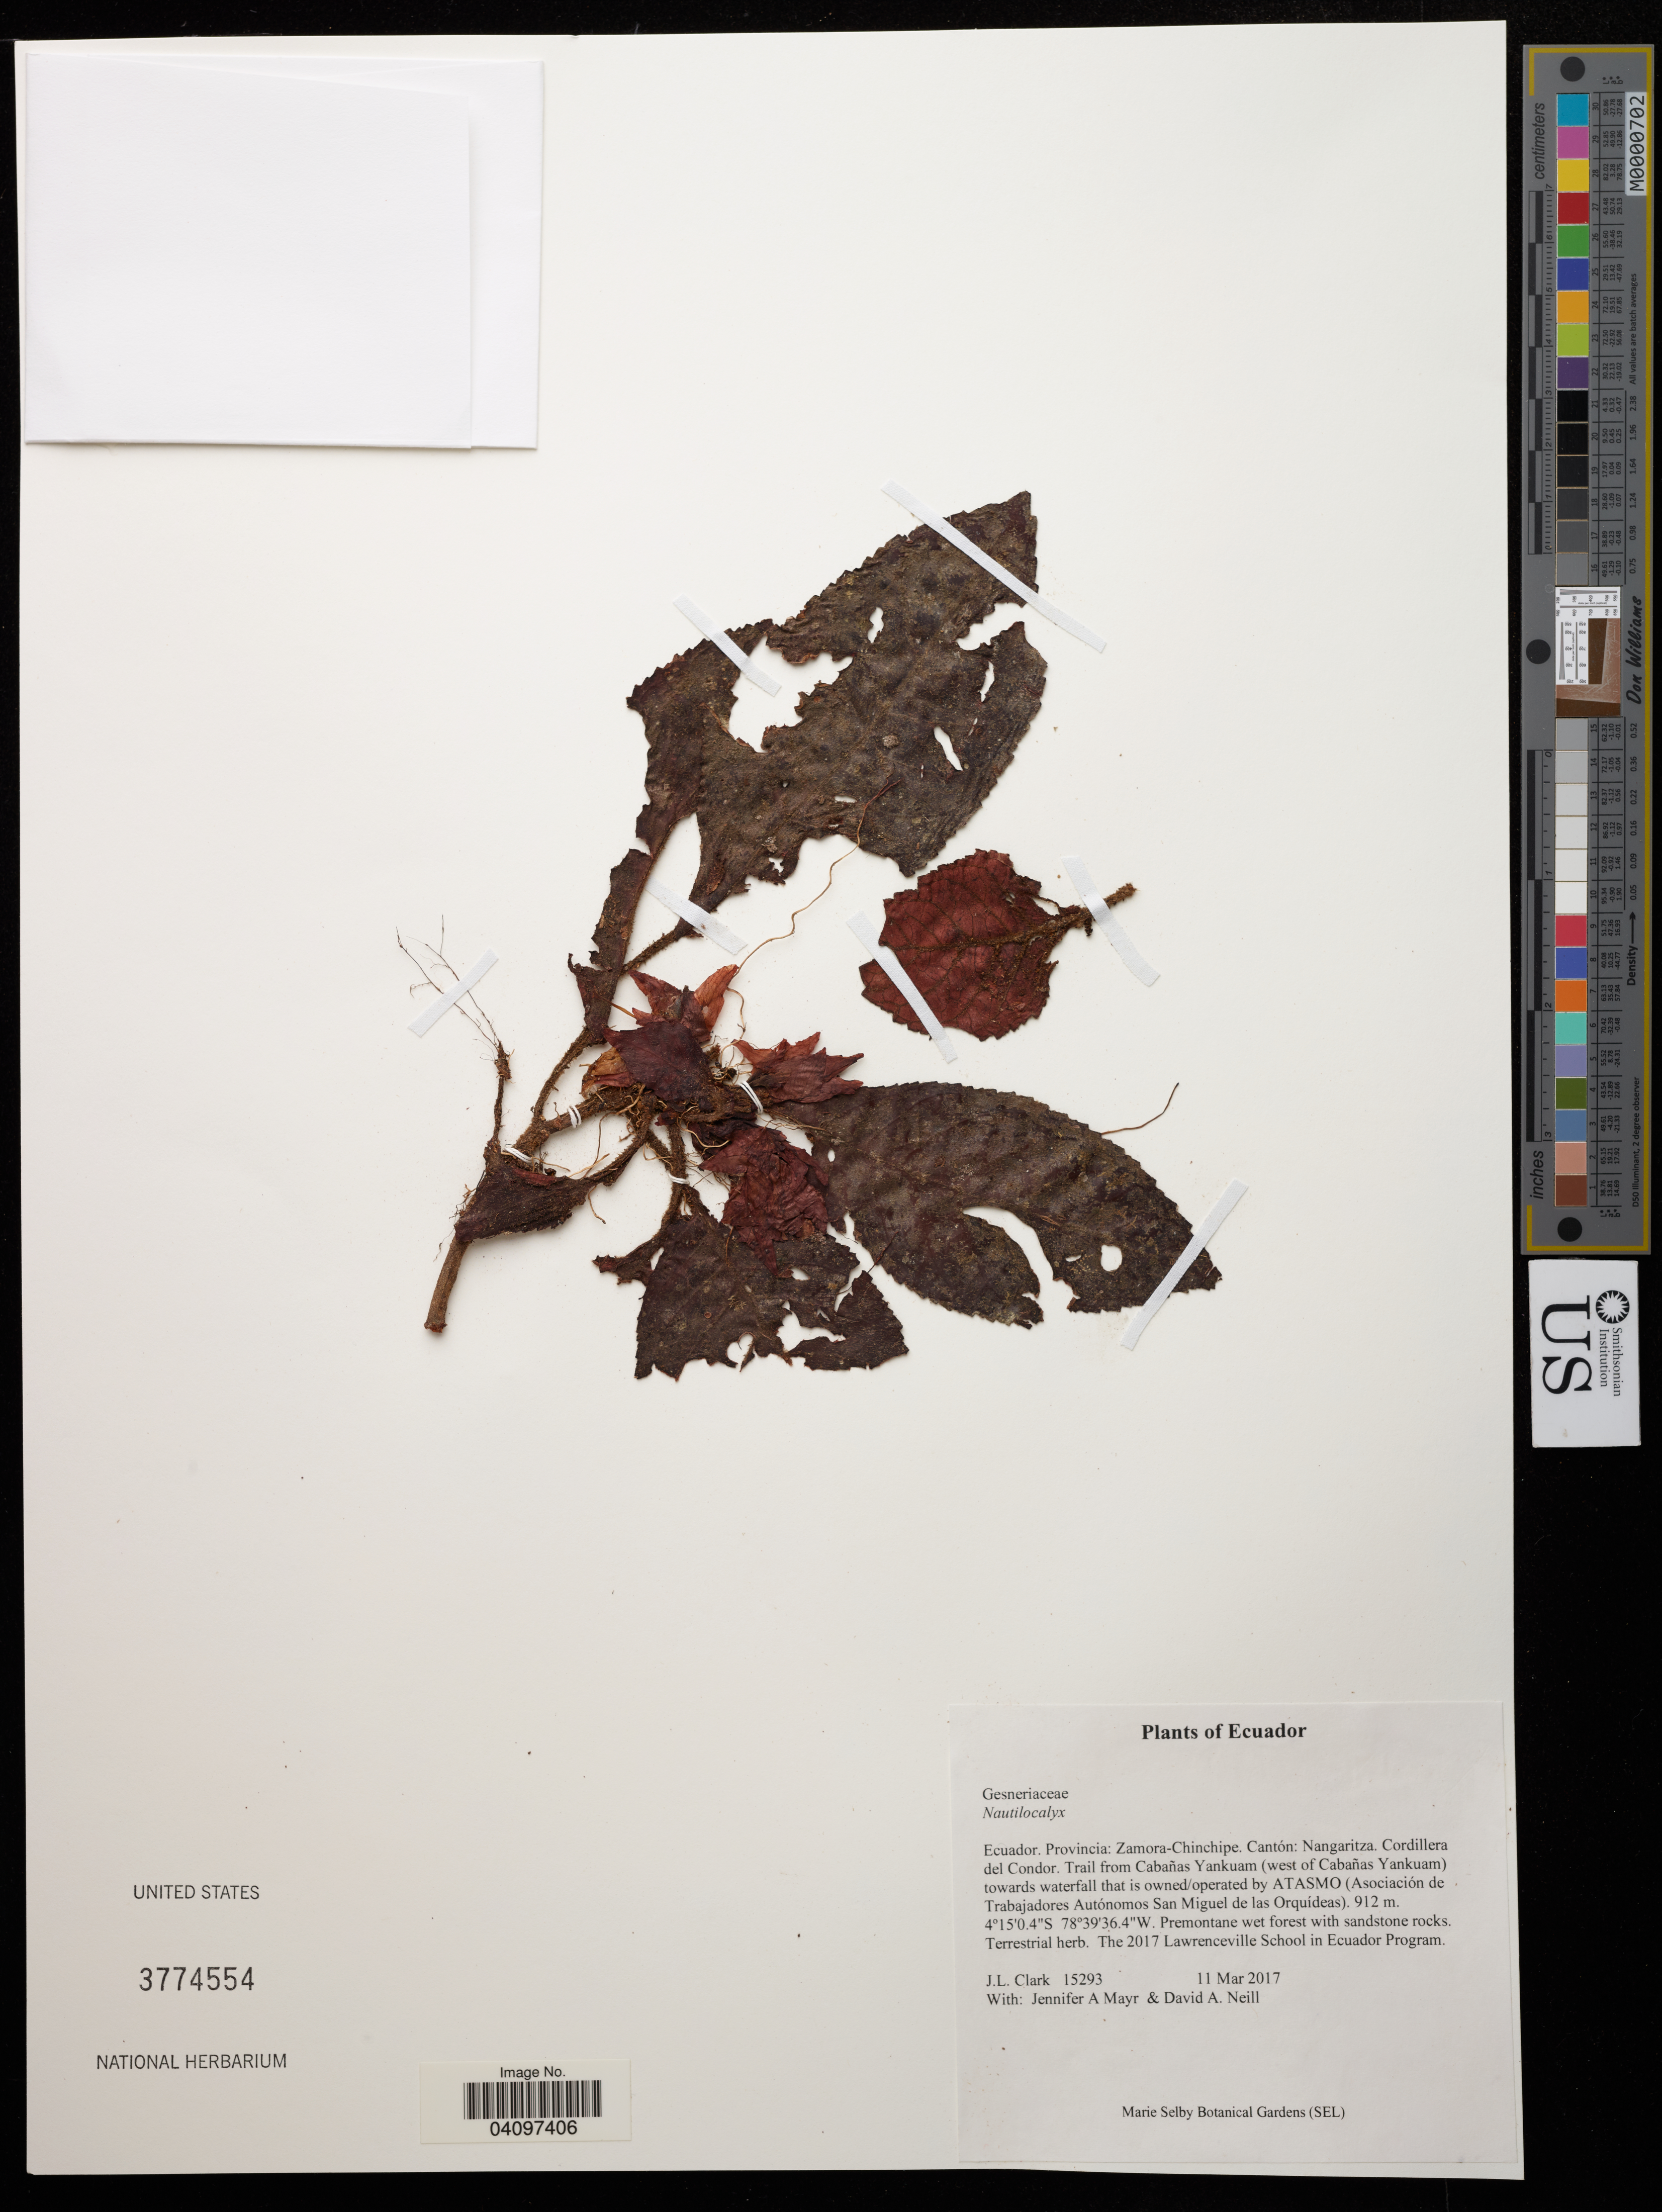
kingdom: Plantae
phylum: Tracheophyta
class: Magnoliopsida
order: Lamiales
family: Gesneriaceae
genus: Nautilocalyx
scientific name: Nautilocalyx sp.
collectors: J. Clark, J. Mayr & D. A. Neill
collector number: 15293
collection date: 2017-03-11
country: Ecuador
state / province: Zamora-Chinchipe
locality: Cantón: Nangaritza. Cordillera del Condor. Trail from Cabañas Yankuam (west of Cabañas Yankuam) towards waterfall that is owned/operated by ATASMO (Asociación de Trabajadores Autónomos San Miguel de las Orquídeas).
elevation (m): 912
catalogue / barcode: US 3774554